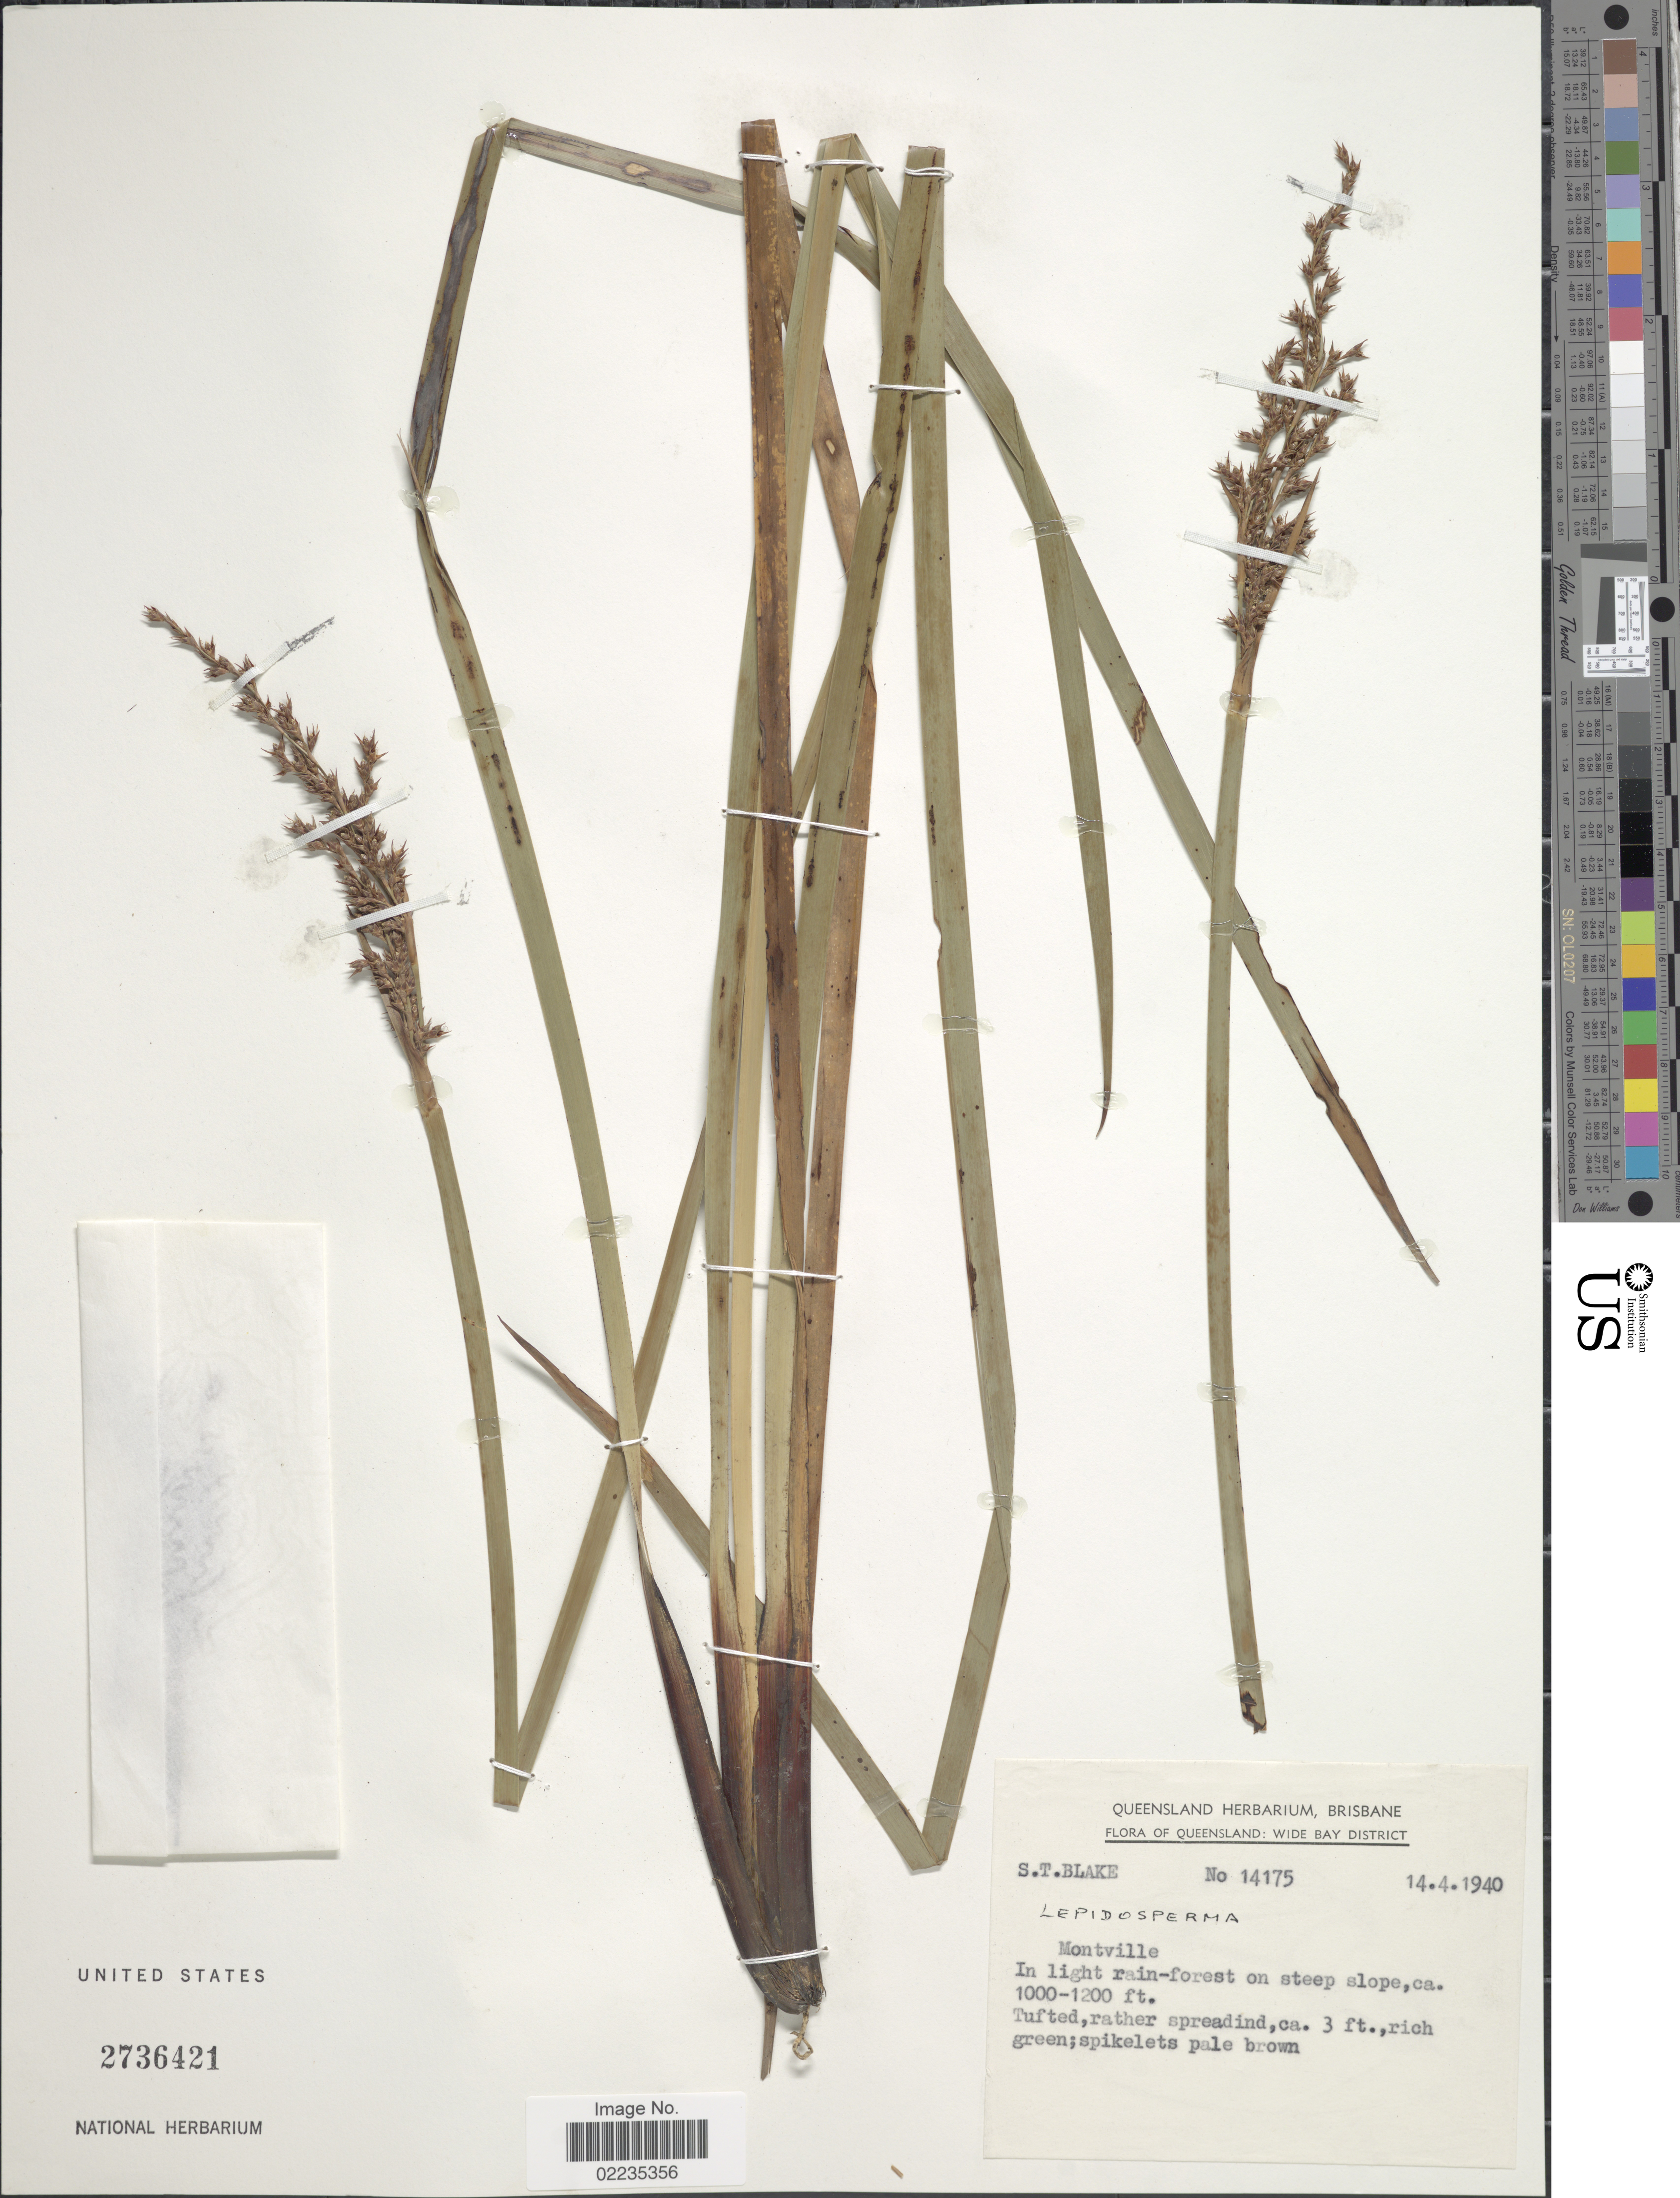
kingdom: Plantae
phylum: Tracheophyta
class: Liliopsida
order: Poales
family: Cyperaceae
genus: Lepidosperma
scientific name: Lepidosperma laterale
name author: R. Br.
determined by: Booth, R.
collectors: S. T. Blake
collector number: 14175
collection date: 1940-04-14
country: Australia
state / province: Queensland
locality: Queensland: Wide Bay District, Montville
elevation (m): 305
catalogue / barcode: US 2736421